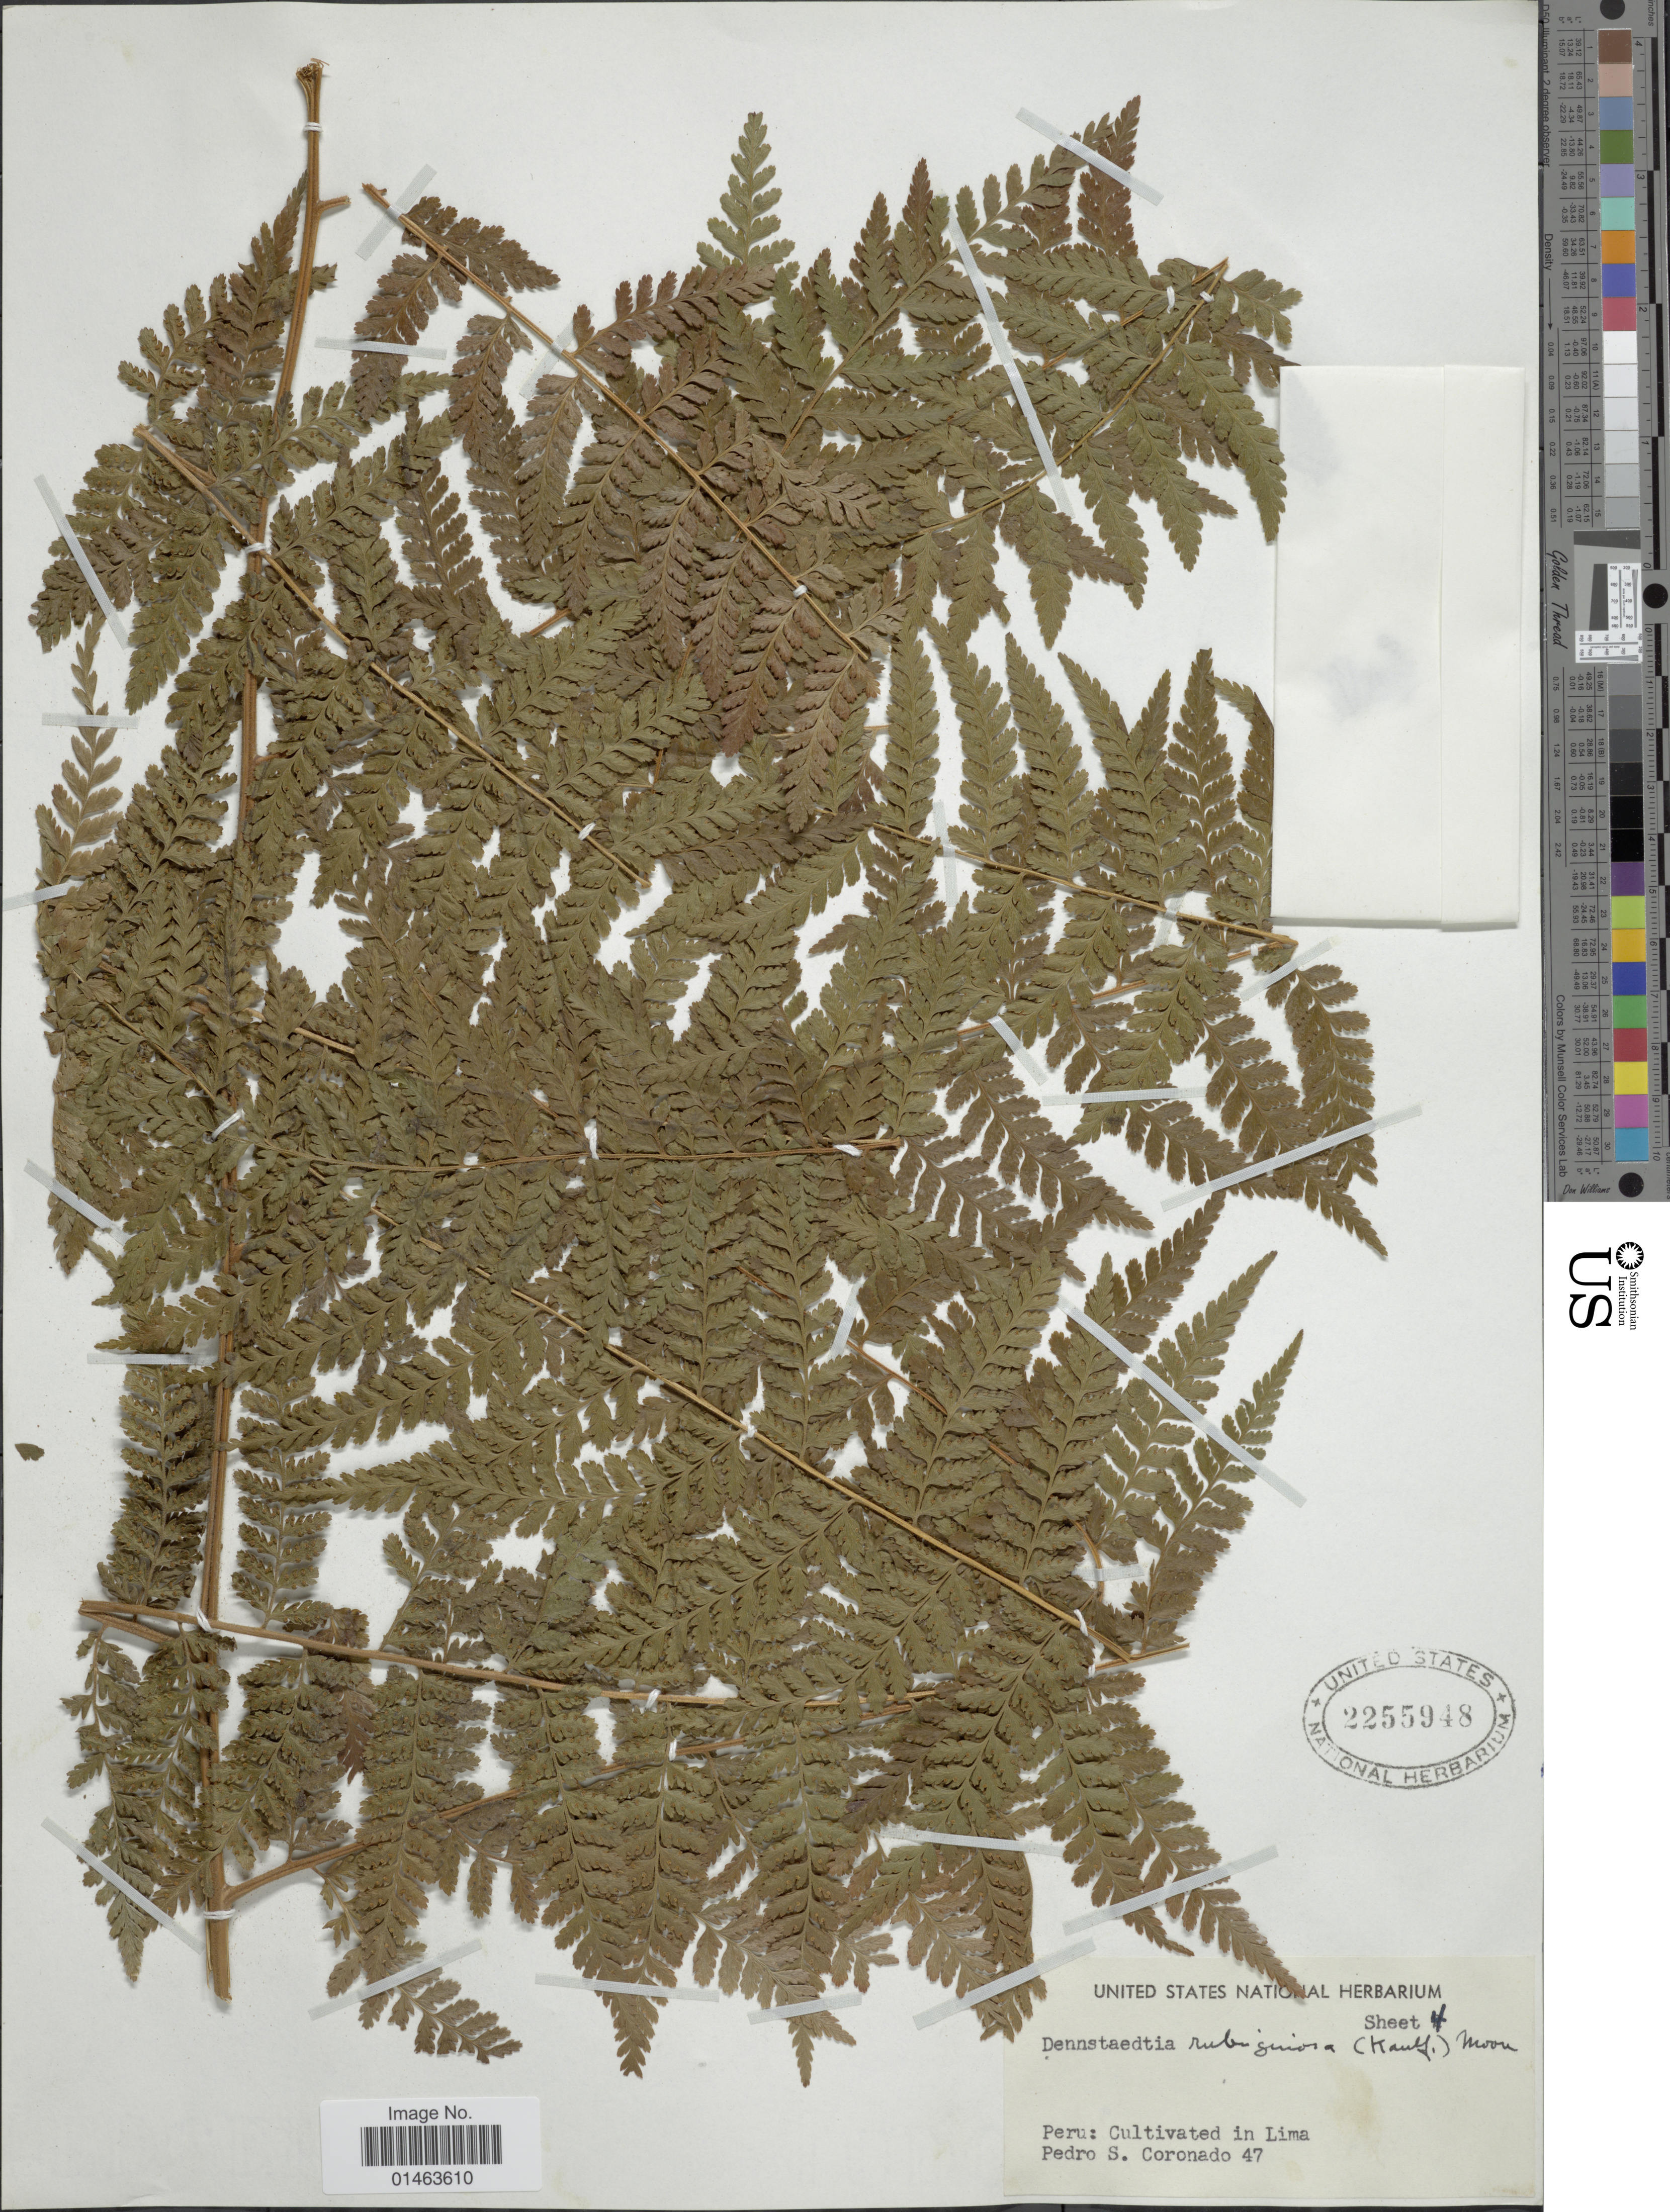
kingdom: Plantae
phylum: Tracheophyta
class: Polypodiopsida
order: Polypodiales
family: Dennstaedtiaceae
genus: Dennstaedtia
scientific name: Dennstaedtia cicutaria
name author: (Sw.) T. Moore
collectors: P. Coronado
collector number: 47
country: Peru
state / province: Lima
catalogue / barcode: US 2255948